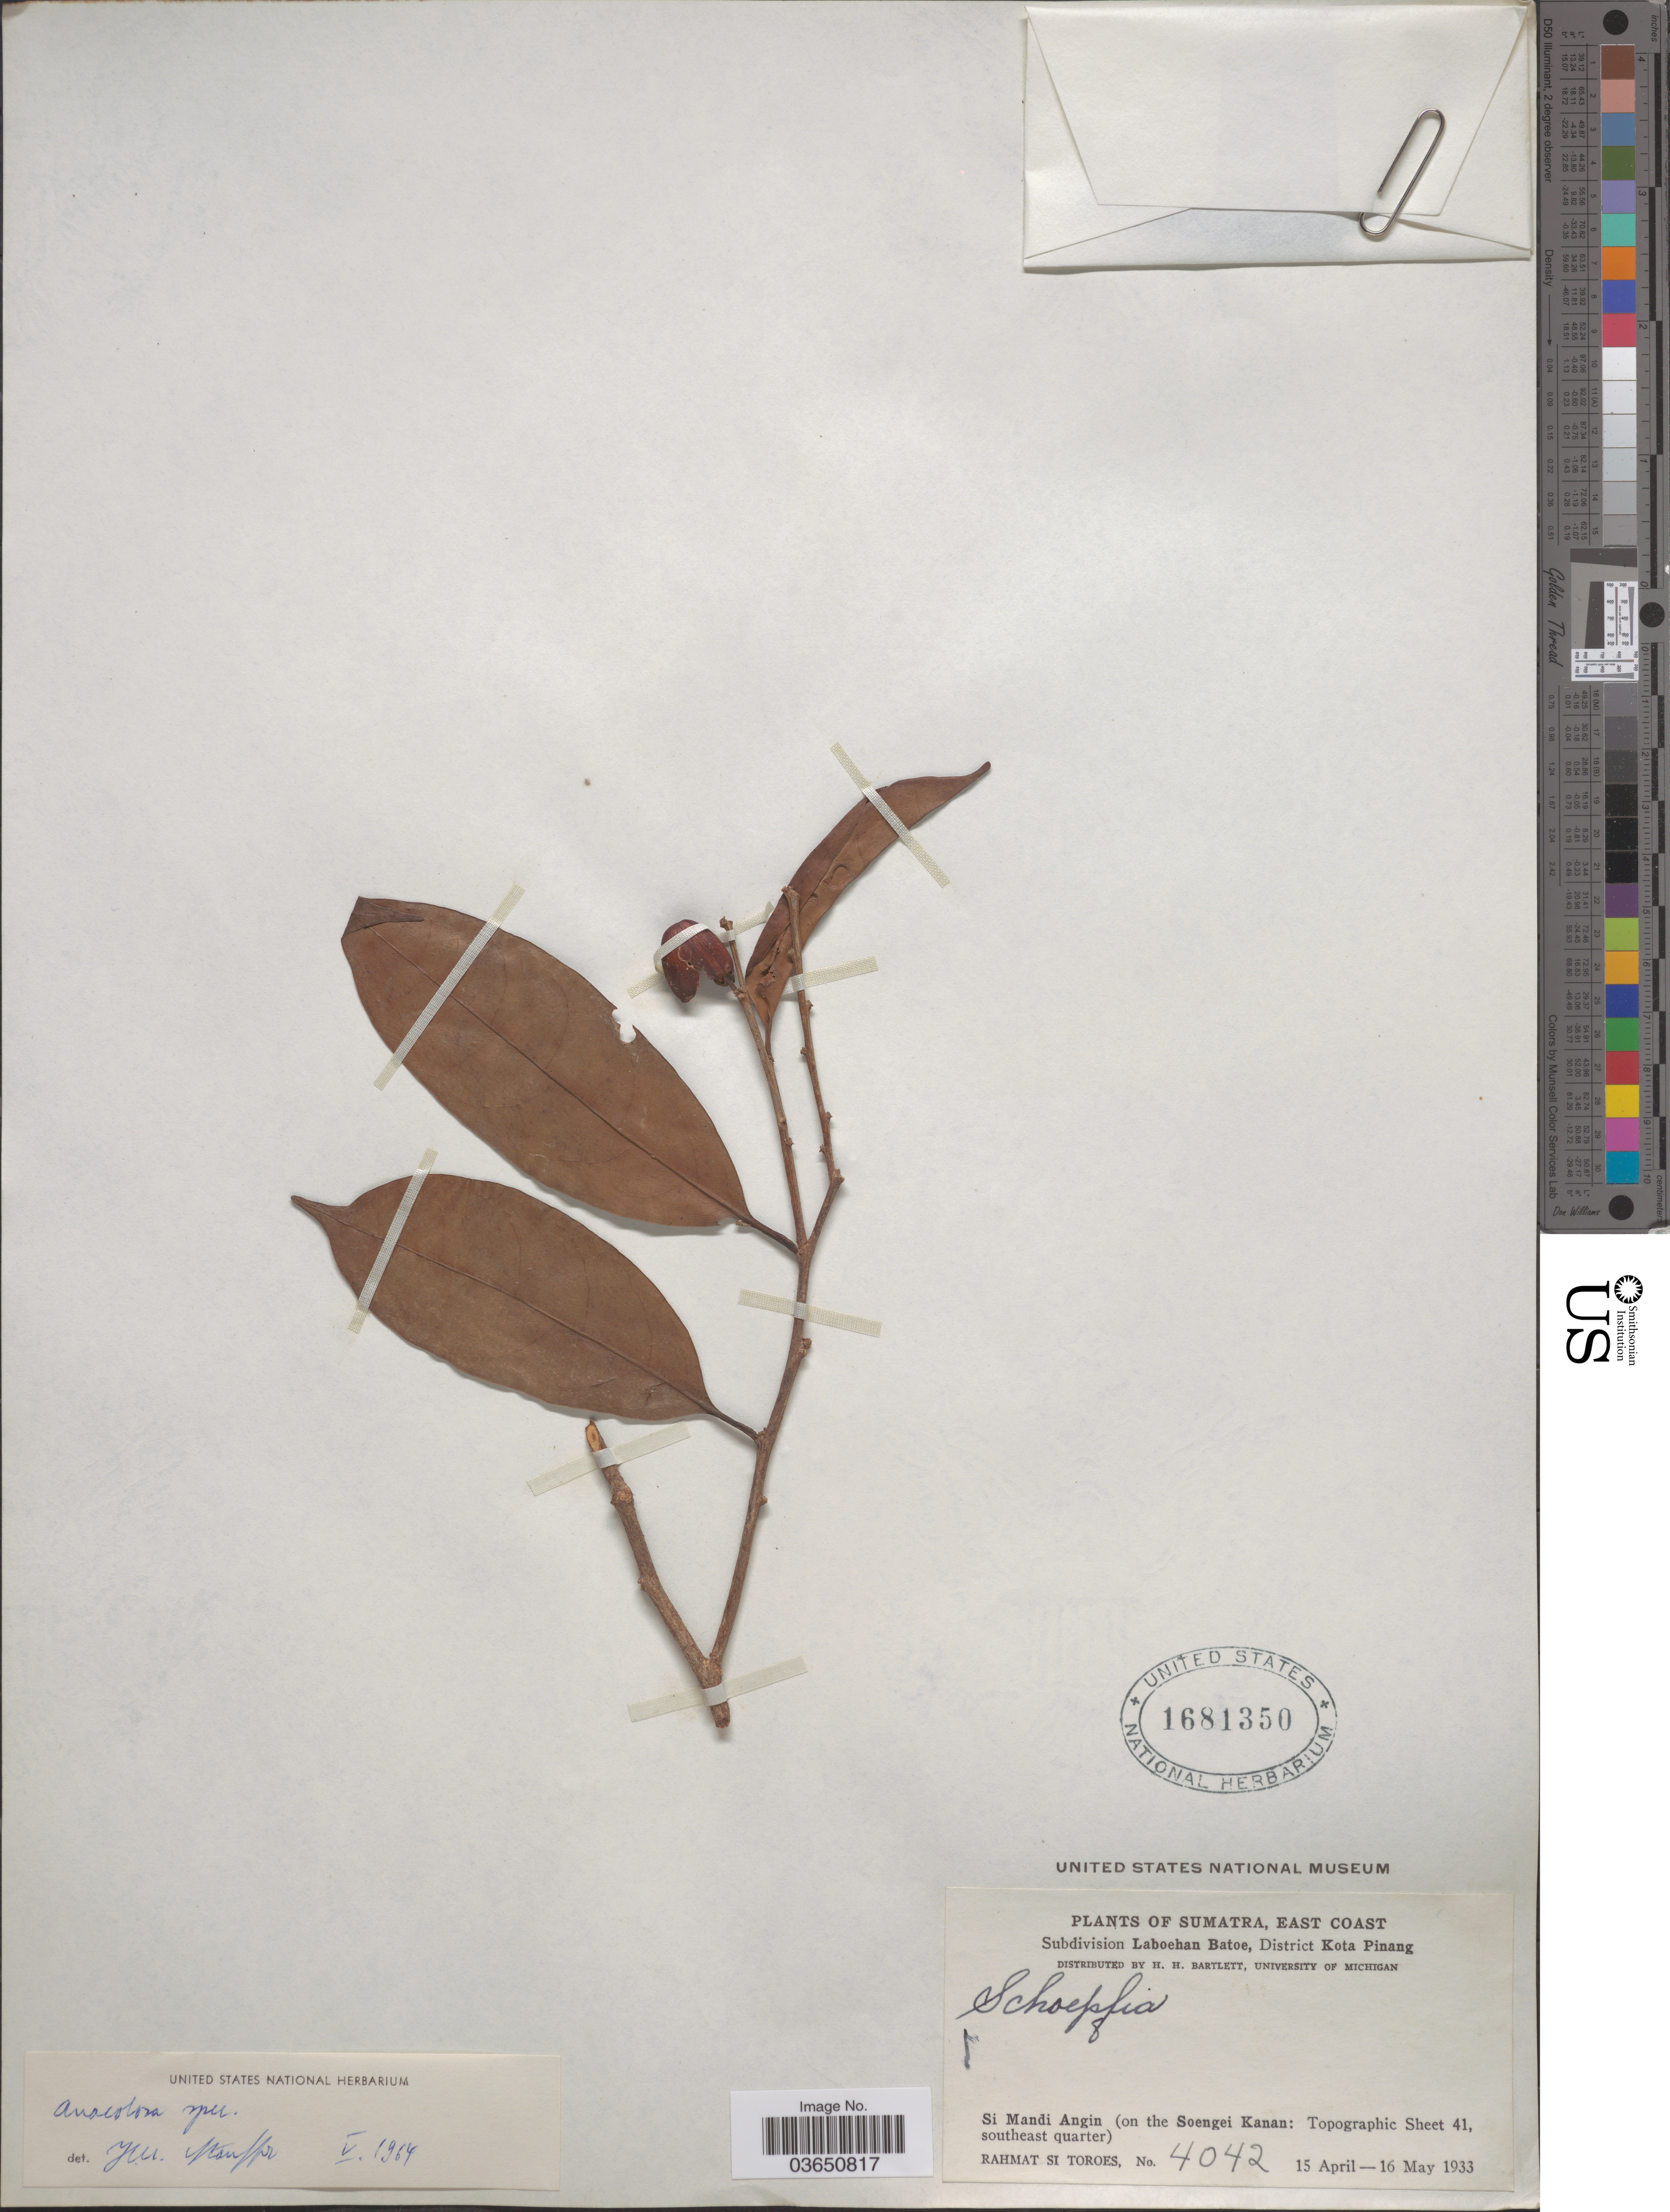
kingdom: Plantae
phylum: Tracheophyta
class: Magnoliopsida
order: Santalales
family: Aptandraceae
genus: Anacolosa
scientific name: Anacolosa sp.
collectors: Rahmat Si Boeea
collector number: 4042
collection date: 1933-04-15/1933-05-16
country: Indonesia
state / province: Sumatra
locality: East Coast. Subdivision Laboehan Batoe, District Kota Pinang. Si Mandi Angin (on the Soengei Kanan: Topographic Sheet 41, southeast quarter).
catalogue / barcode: US 1681350